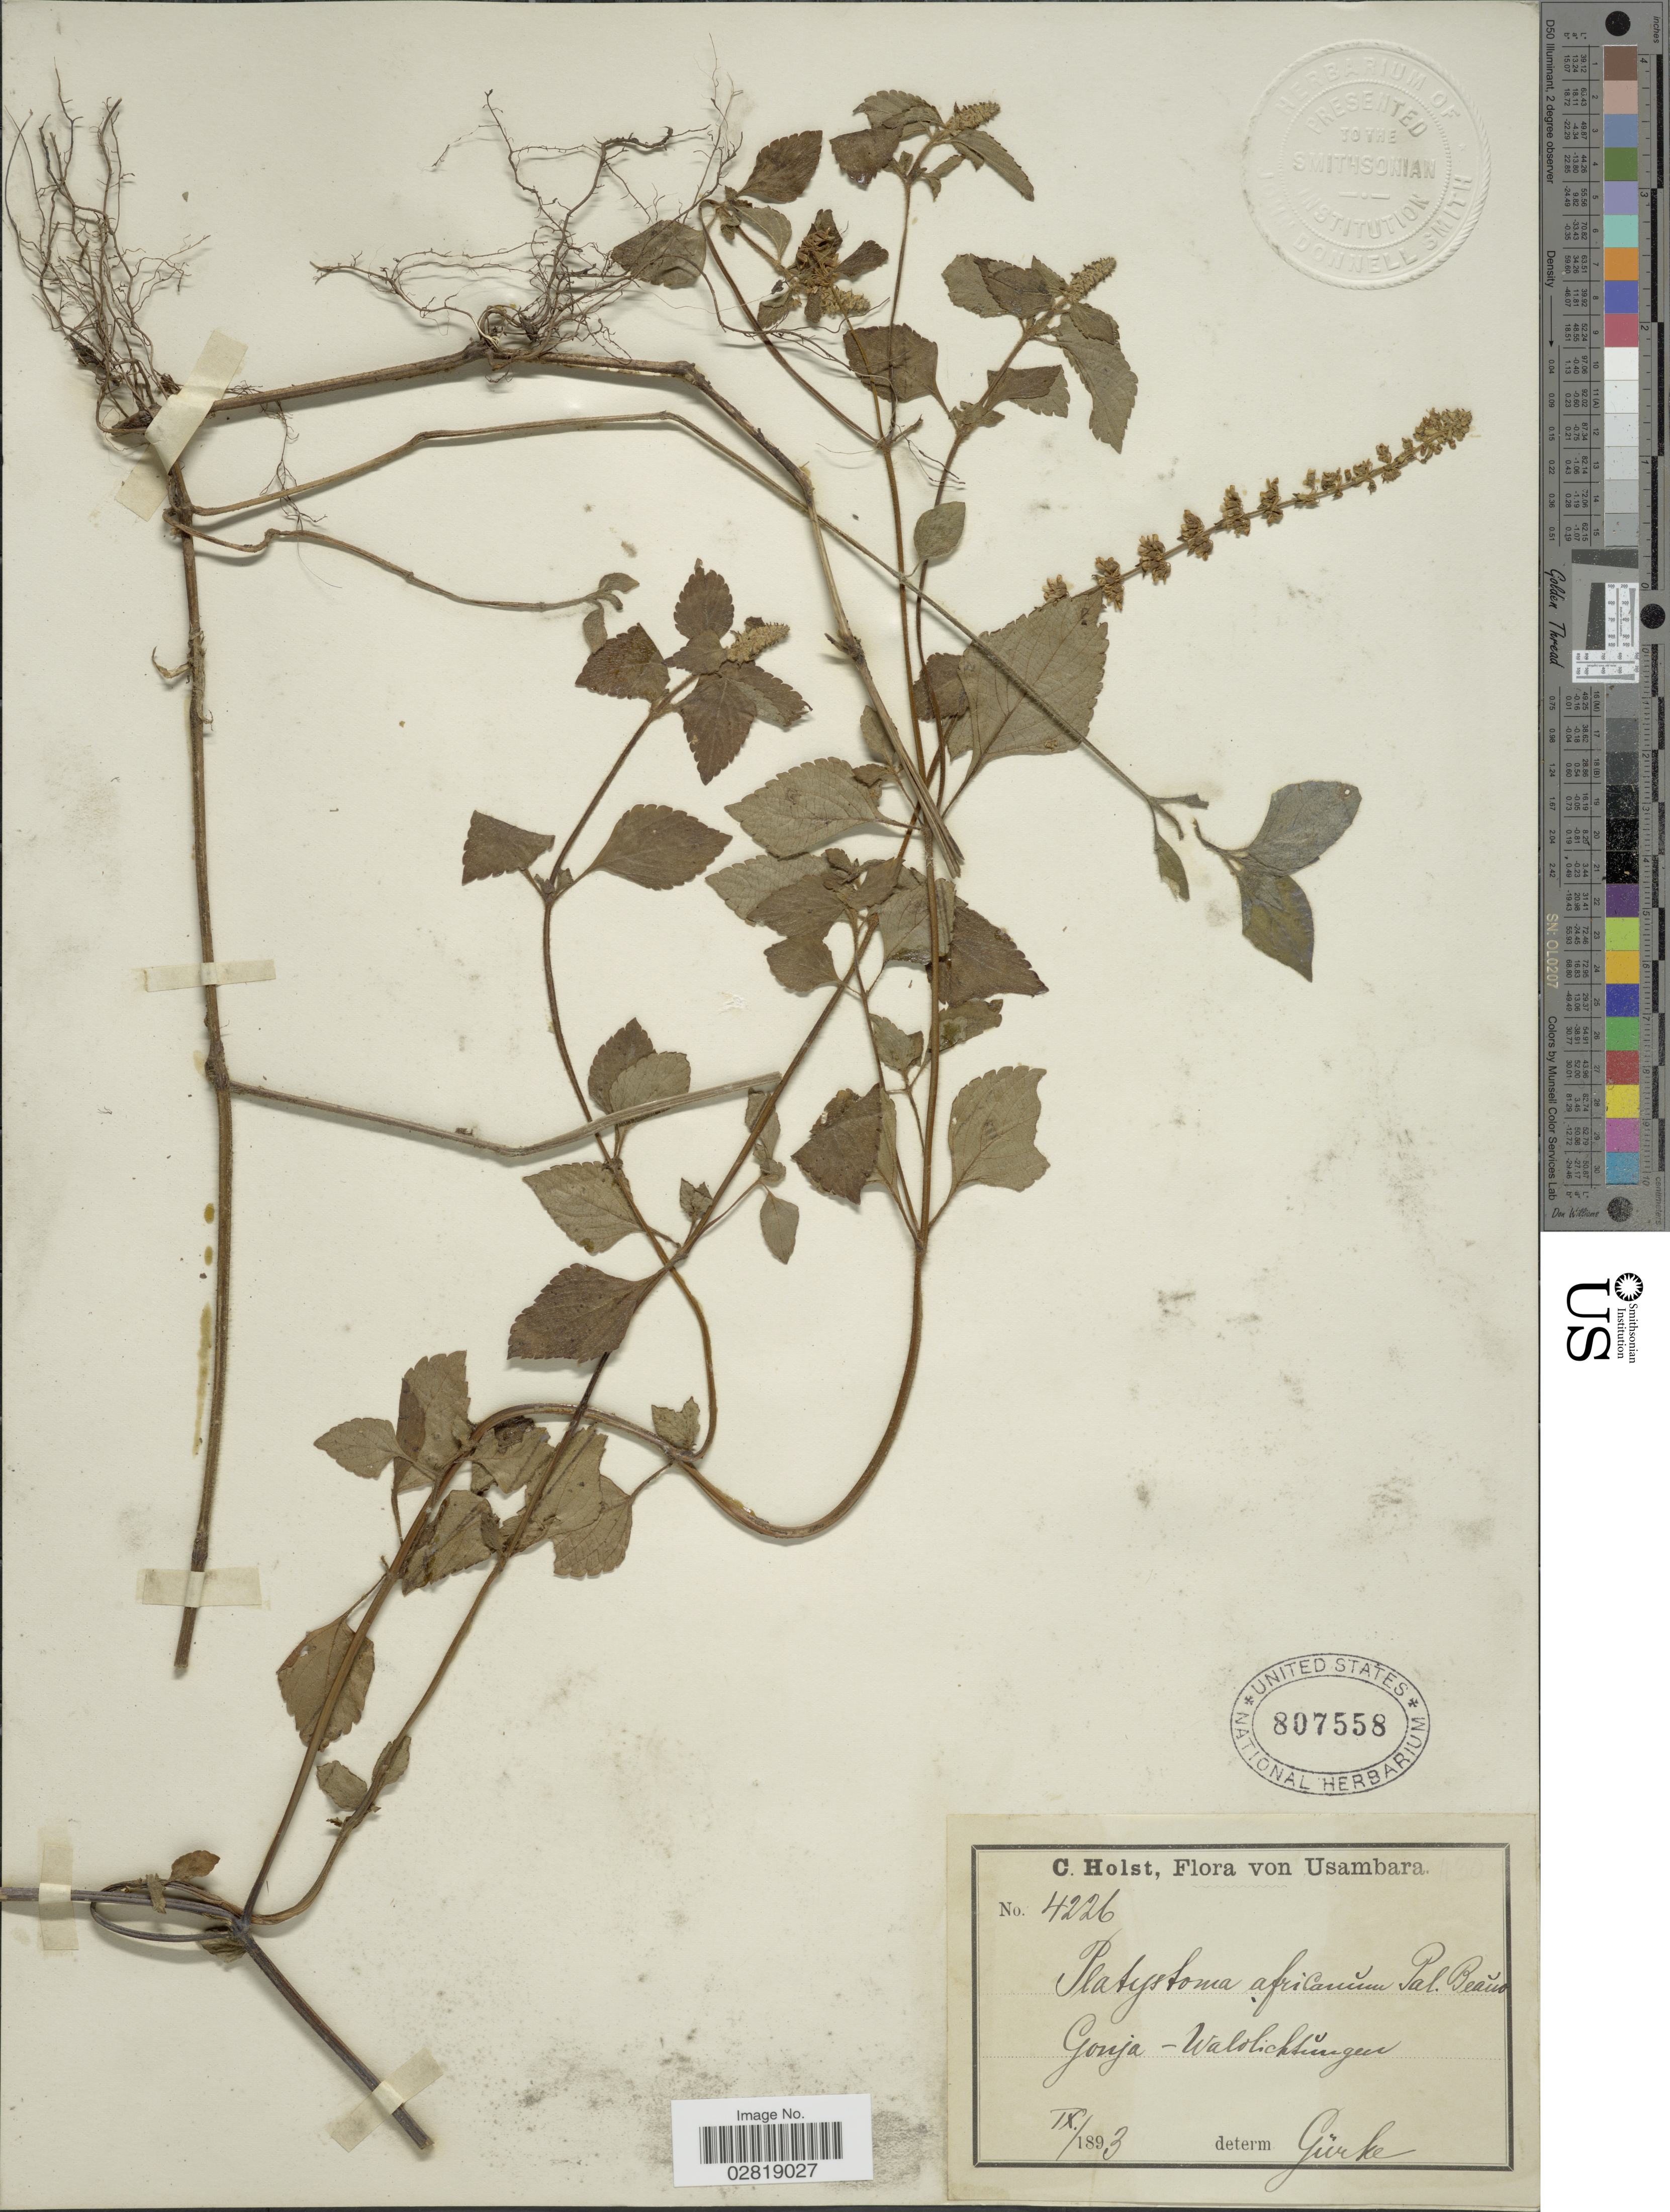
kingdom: Plantae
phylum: Tracheophyta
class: Magnoliopsida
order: Lamiales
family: Lamiaceae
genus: Platostoma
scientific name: Platostoma africanum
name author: P. Beauv.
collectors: C. H. Holst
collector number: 4226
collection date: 1893-09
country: Tanzania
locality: Usambara. Gonja-Waldlichtugen.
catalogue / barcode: US 807558